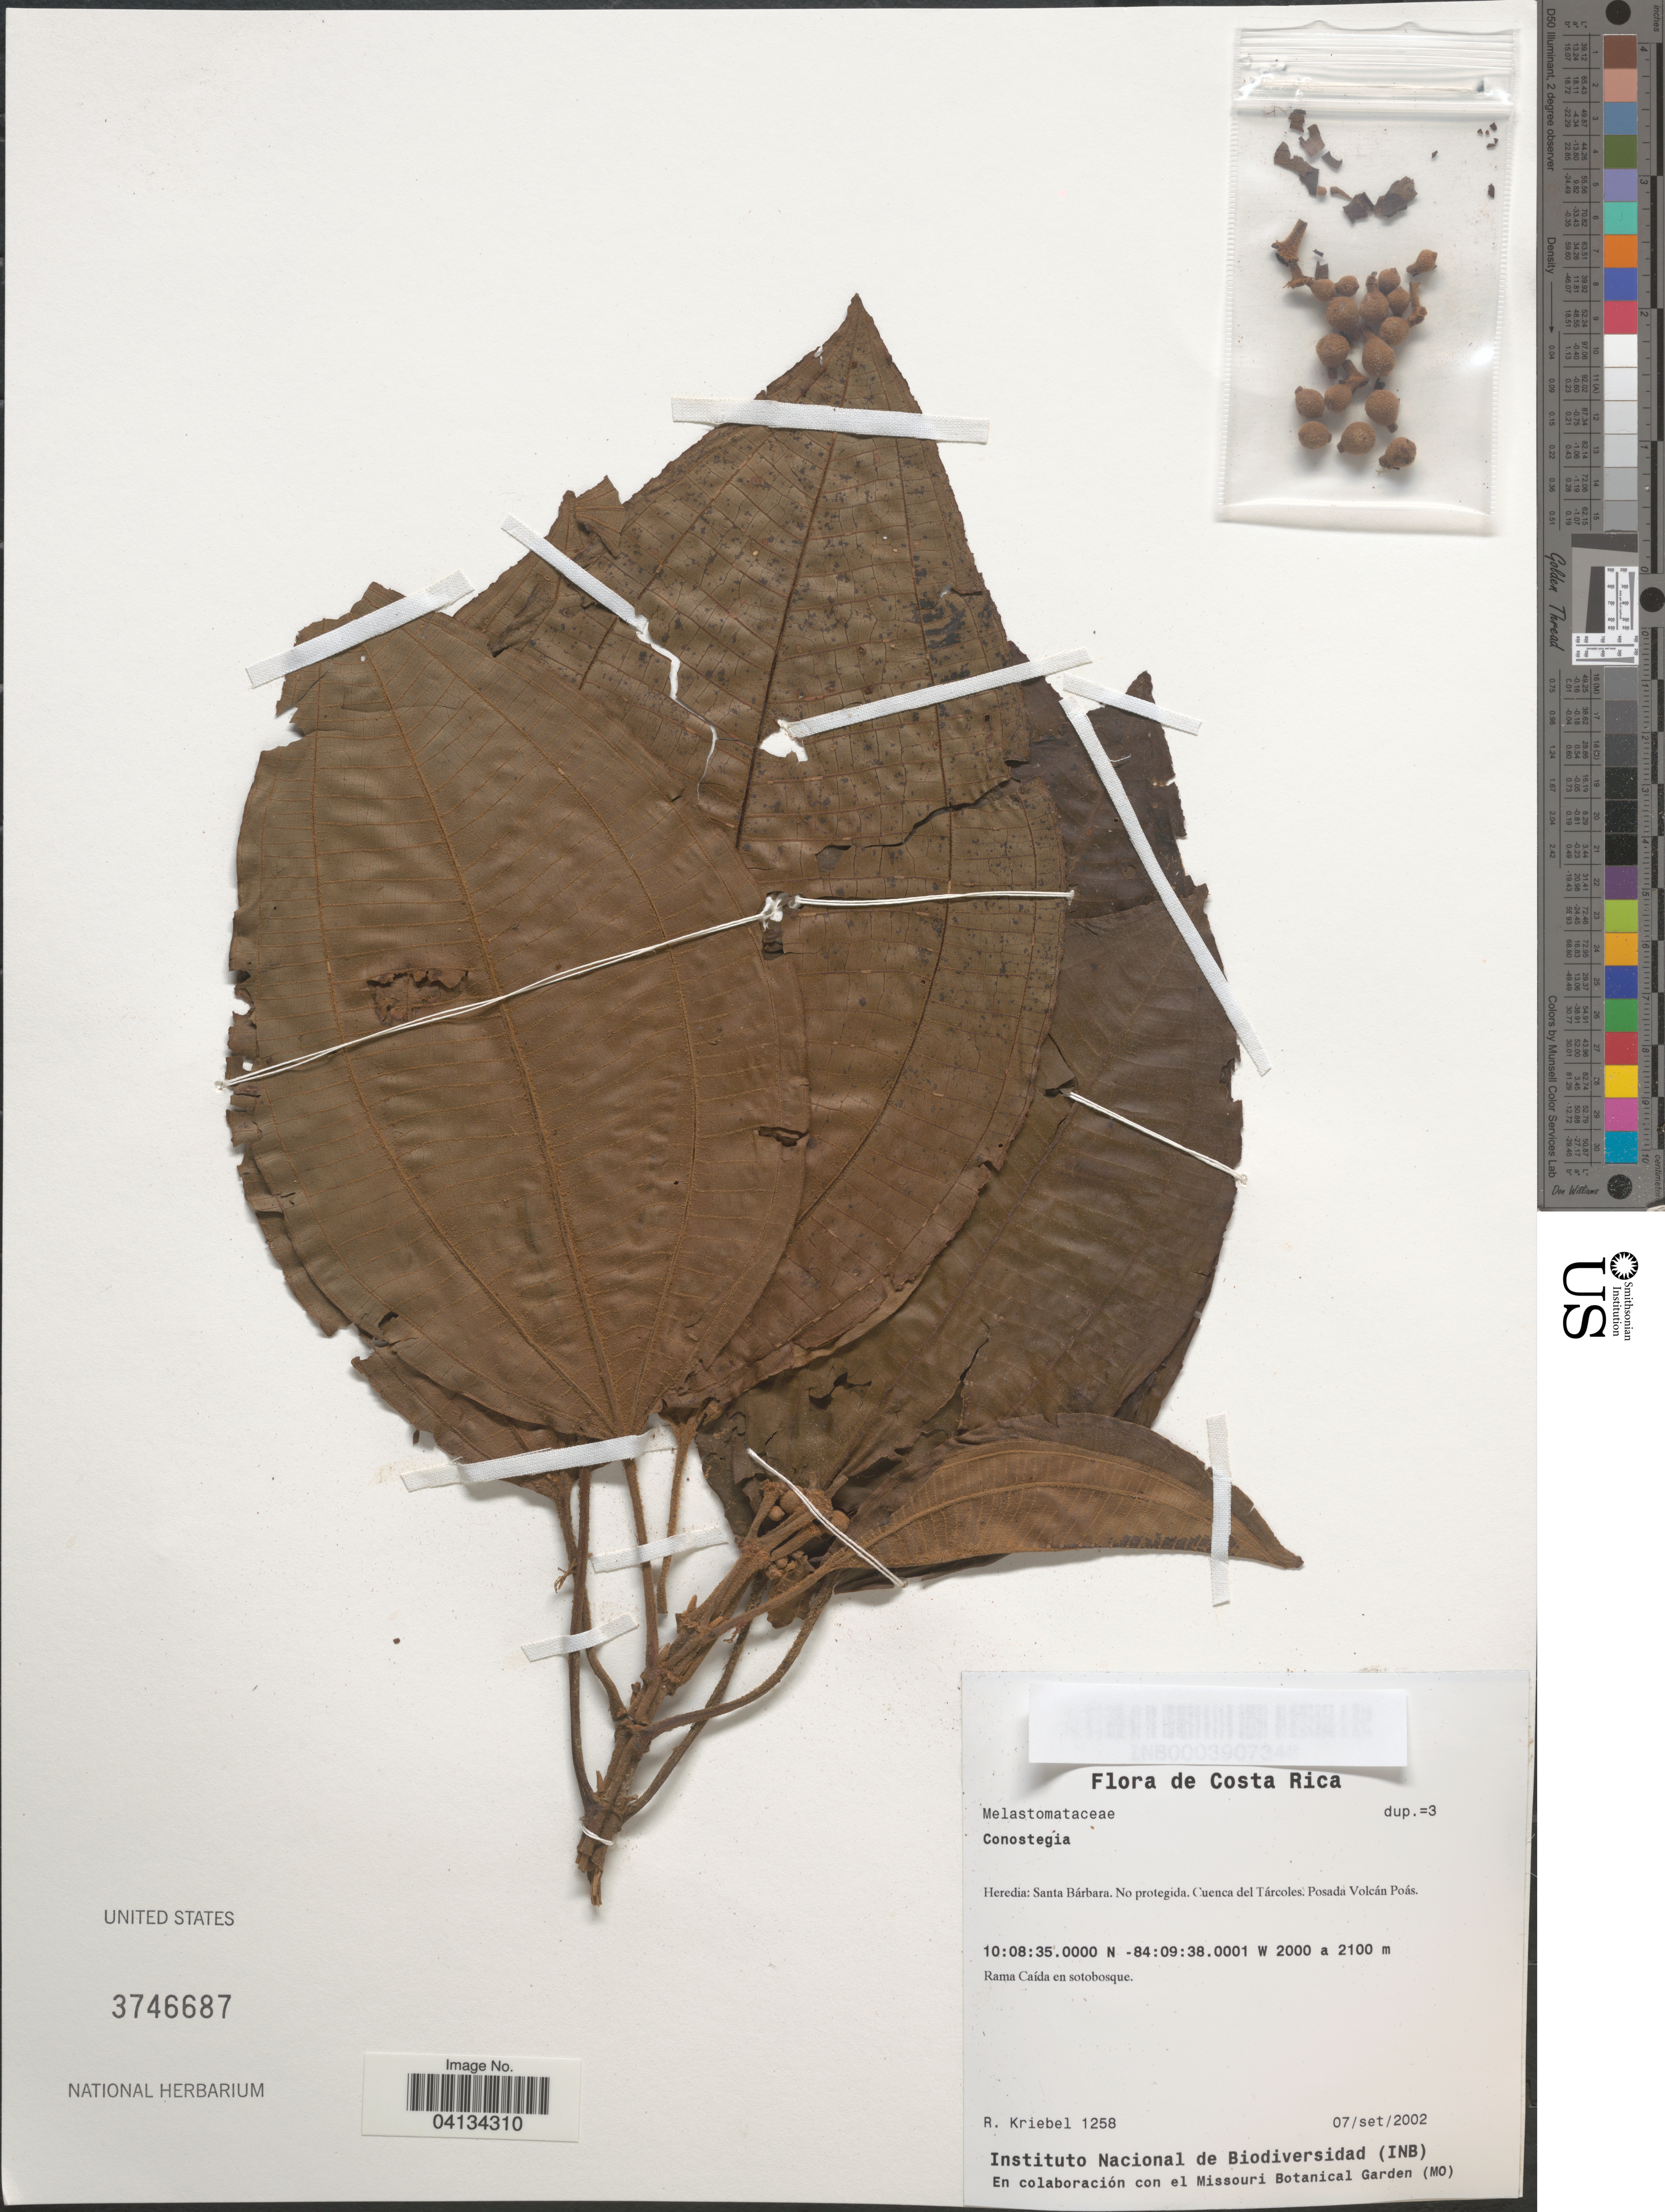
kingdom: Plantae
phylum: Tracheophyta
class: Magnoliopsida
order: Myrtales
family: Melastomataceae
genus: Conostegia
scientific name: Conostegia sp.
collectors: R. Kriebel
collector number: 1258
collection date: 2002-09-07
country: Costa Rica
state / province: Heredia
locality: Santa Barbará. No protegida. Cuenca del Tárcoles. Posada Volcán Poás.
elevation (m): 2000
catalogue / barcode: US 3746687